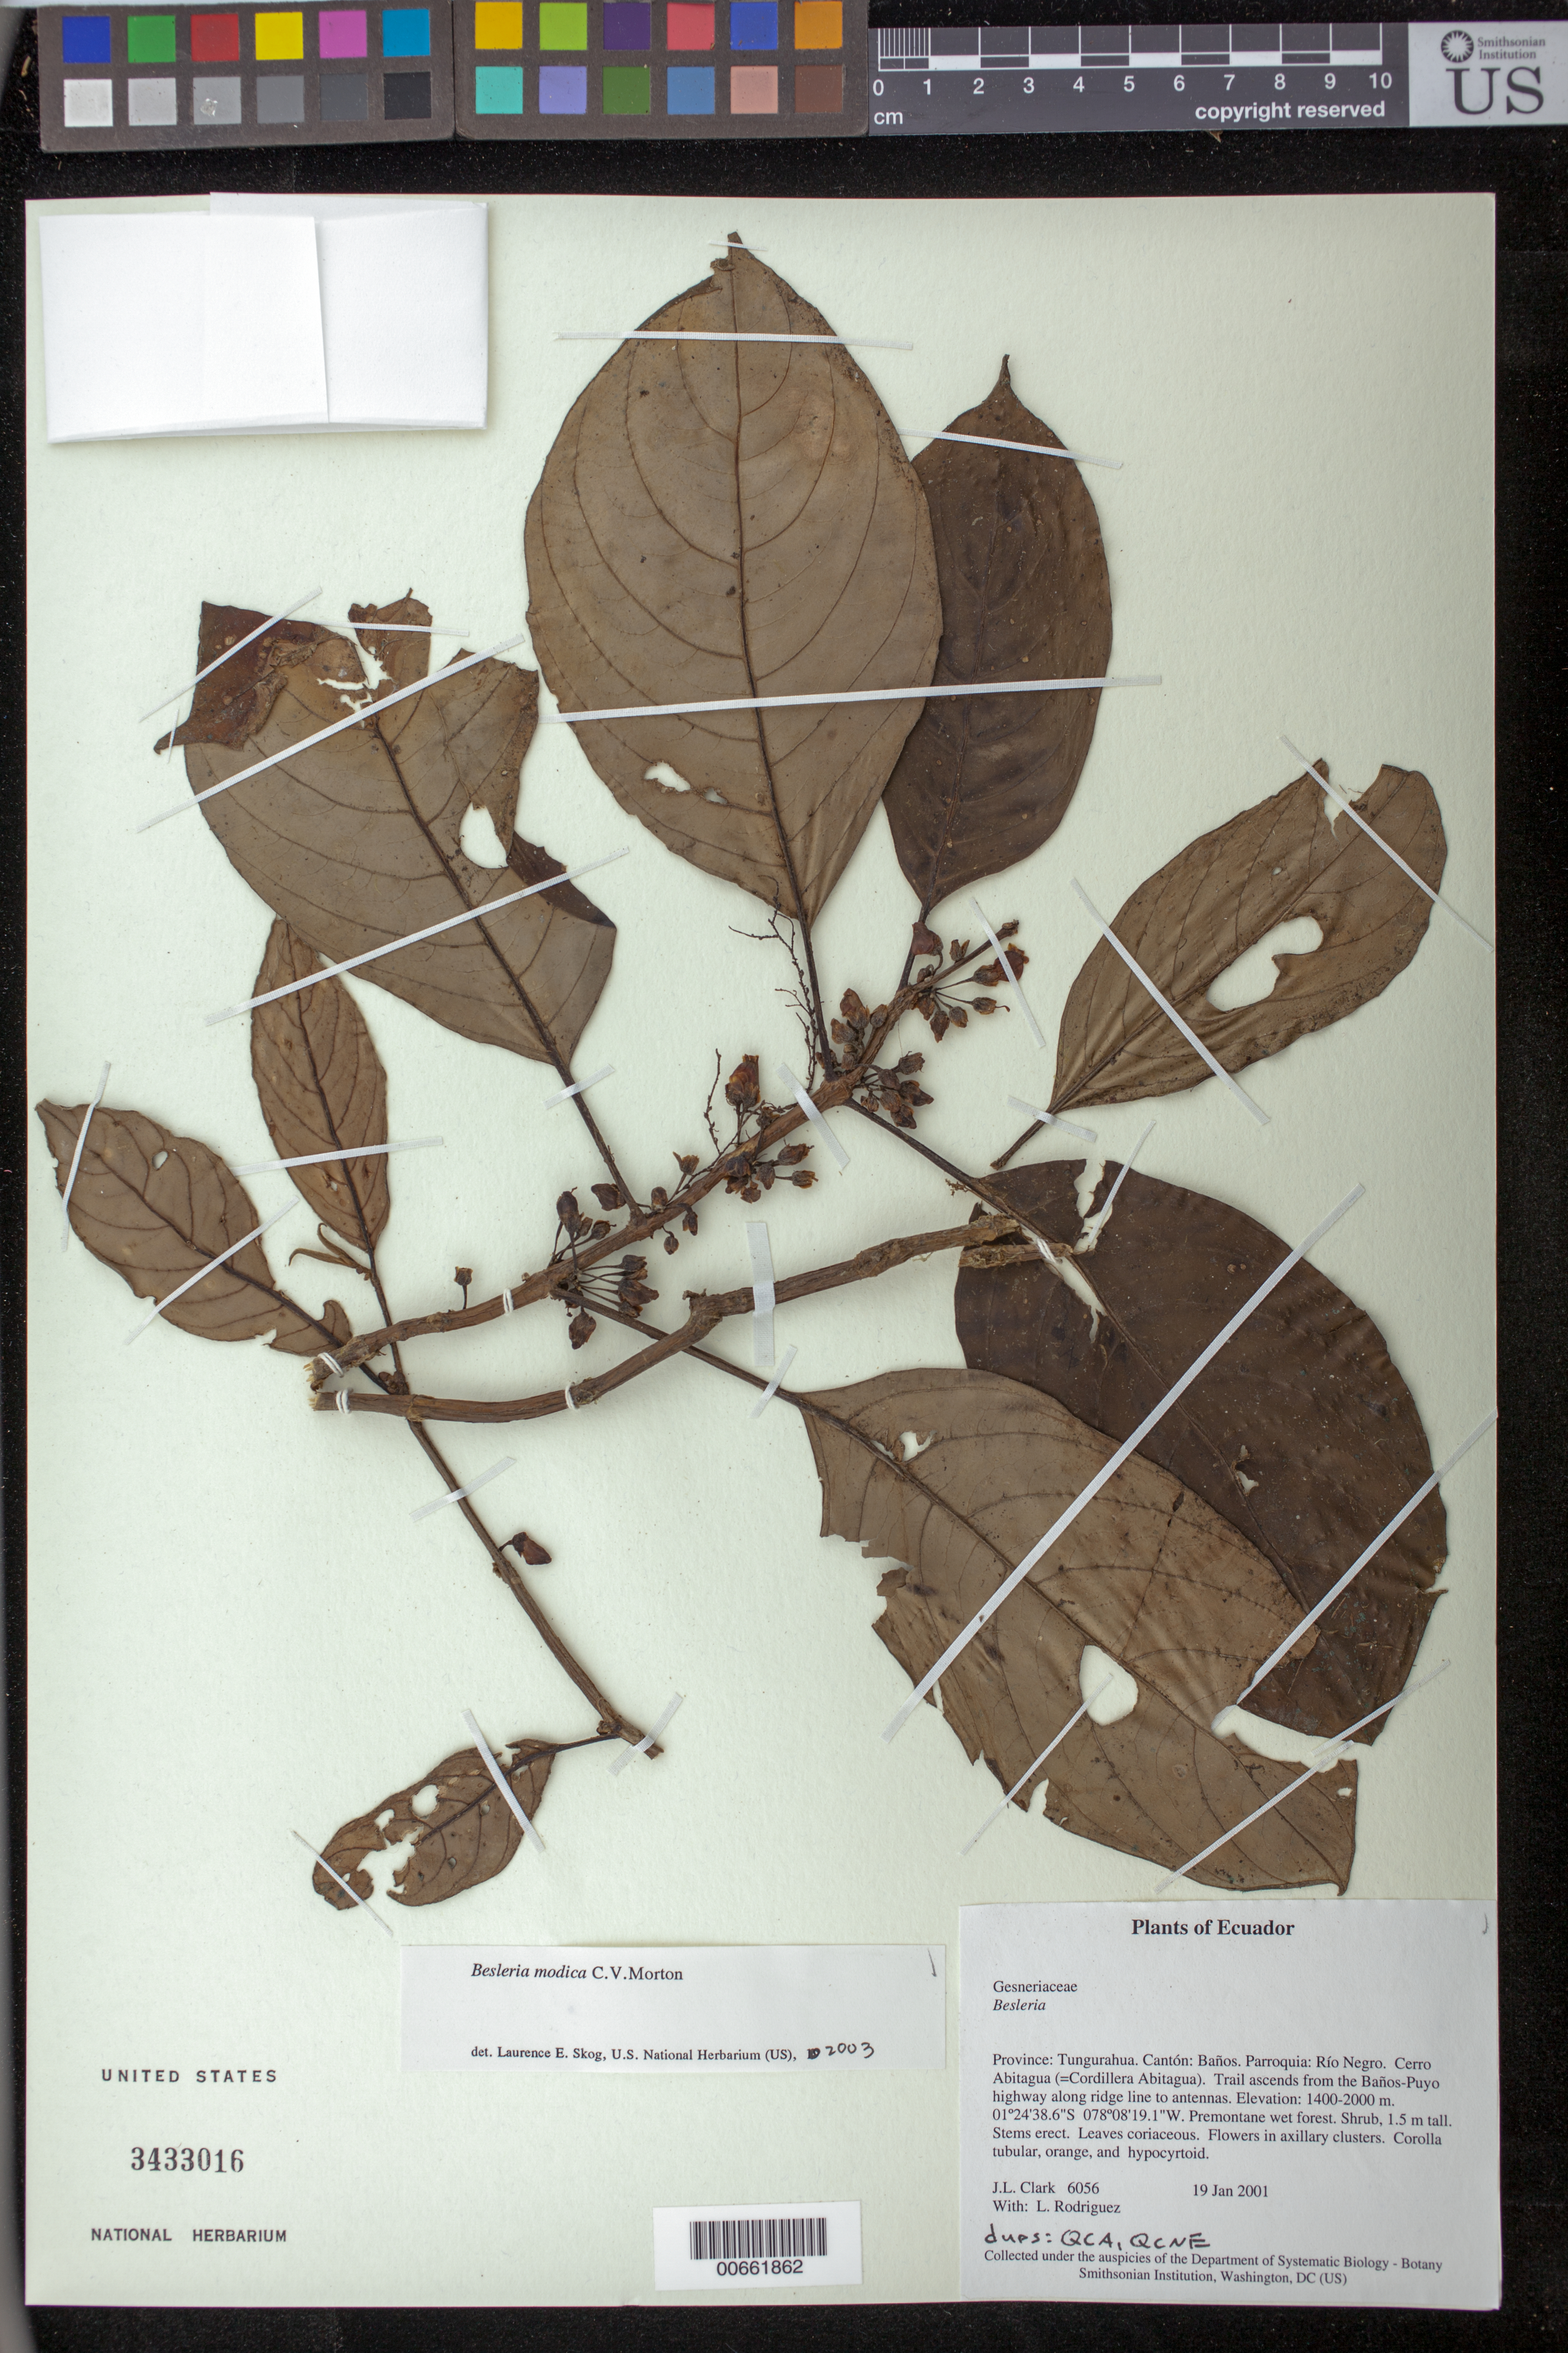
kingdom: Plantae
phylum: Tracheophyta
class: Magnoliopsida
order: Lamiales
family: Gesneriaceae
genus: Besleria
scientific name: Besleria modica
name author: C.V. Morton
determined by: Skog, Laurence E.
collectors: J. L. Clark & L. Rodriguez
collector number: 6056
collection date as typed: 19 Jan 2001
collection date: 2001-01-19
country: Ecuador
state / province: Tungurahua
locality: Cantón: Baños. Parroquia: Río Negro. Cerro Abitagua (=Cordillera Abitagua). Trail ascends from the Baños-Puyo highway along ridge line to antennas.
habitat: Premontane wet forest.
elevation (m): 1400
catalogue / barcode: US 3433016